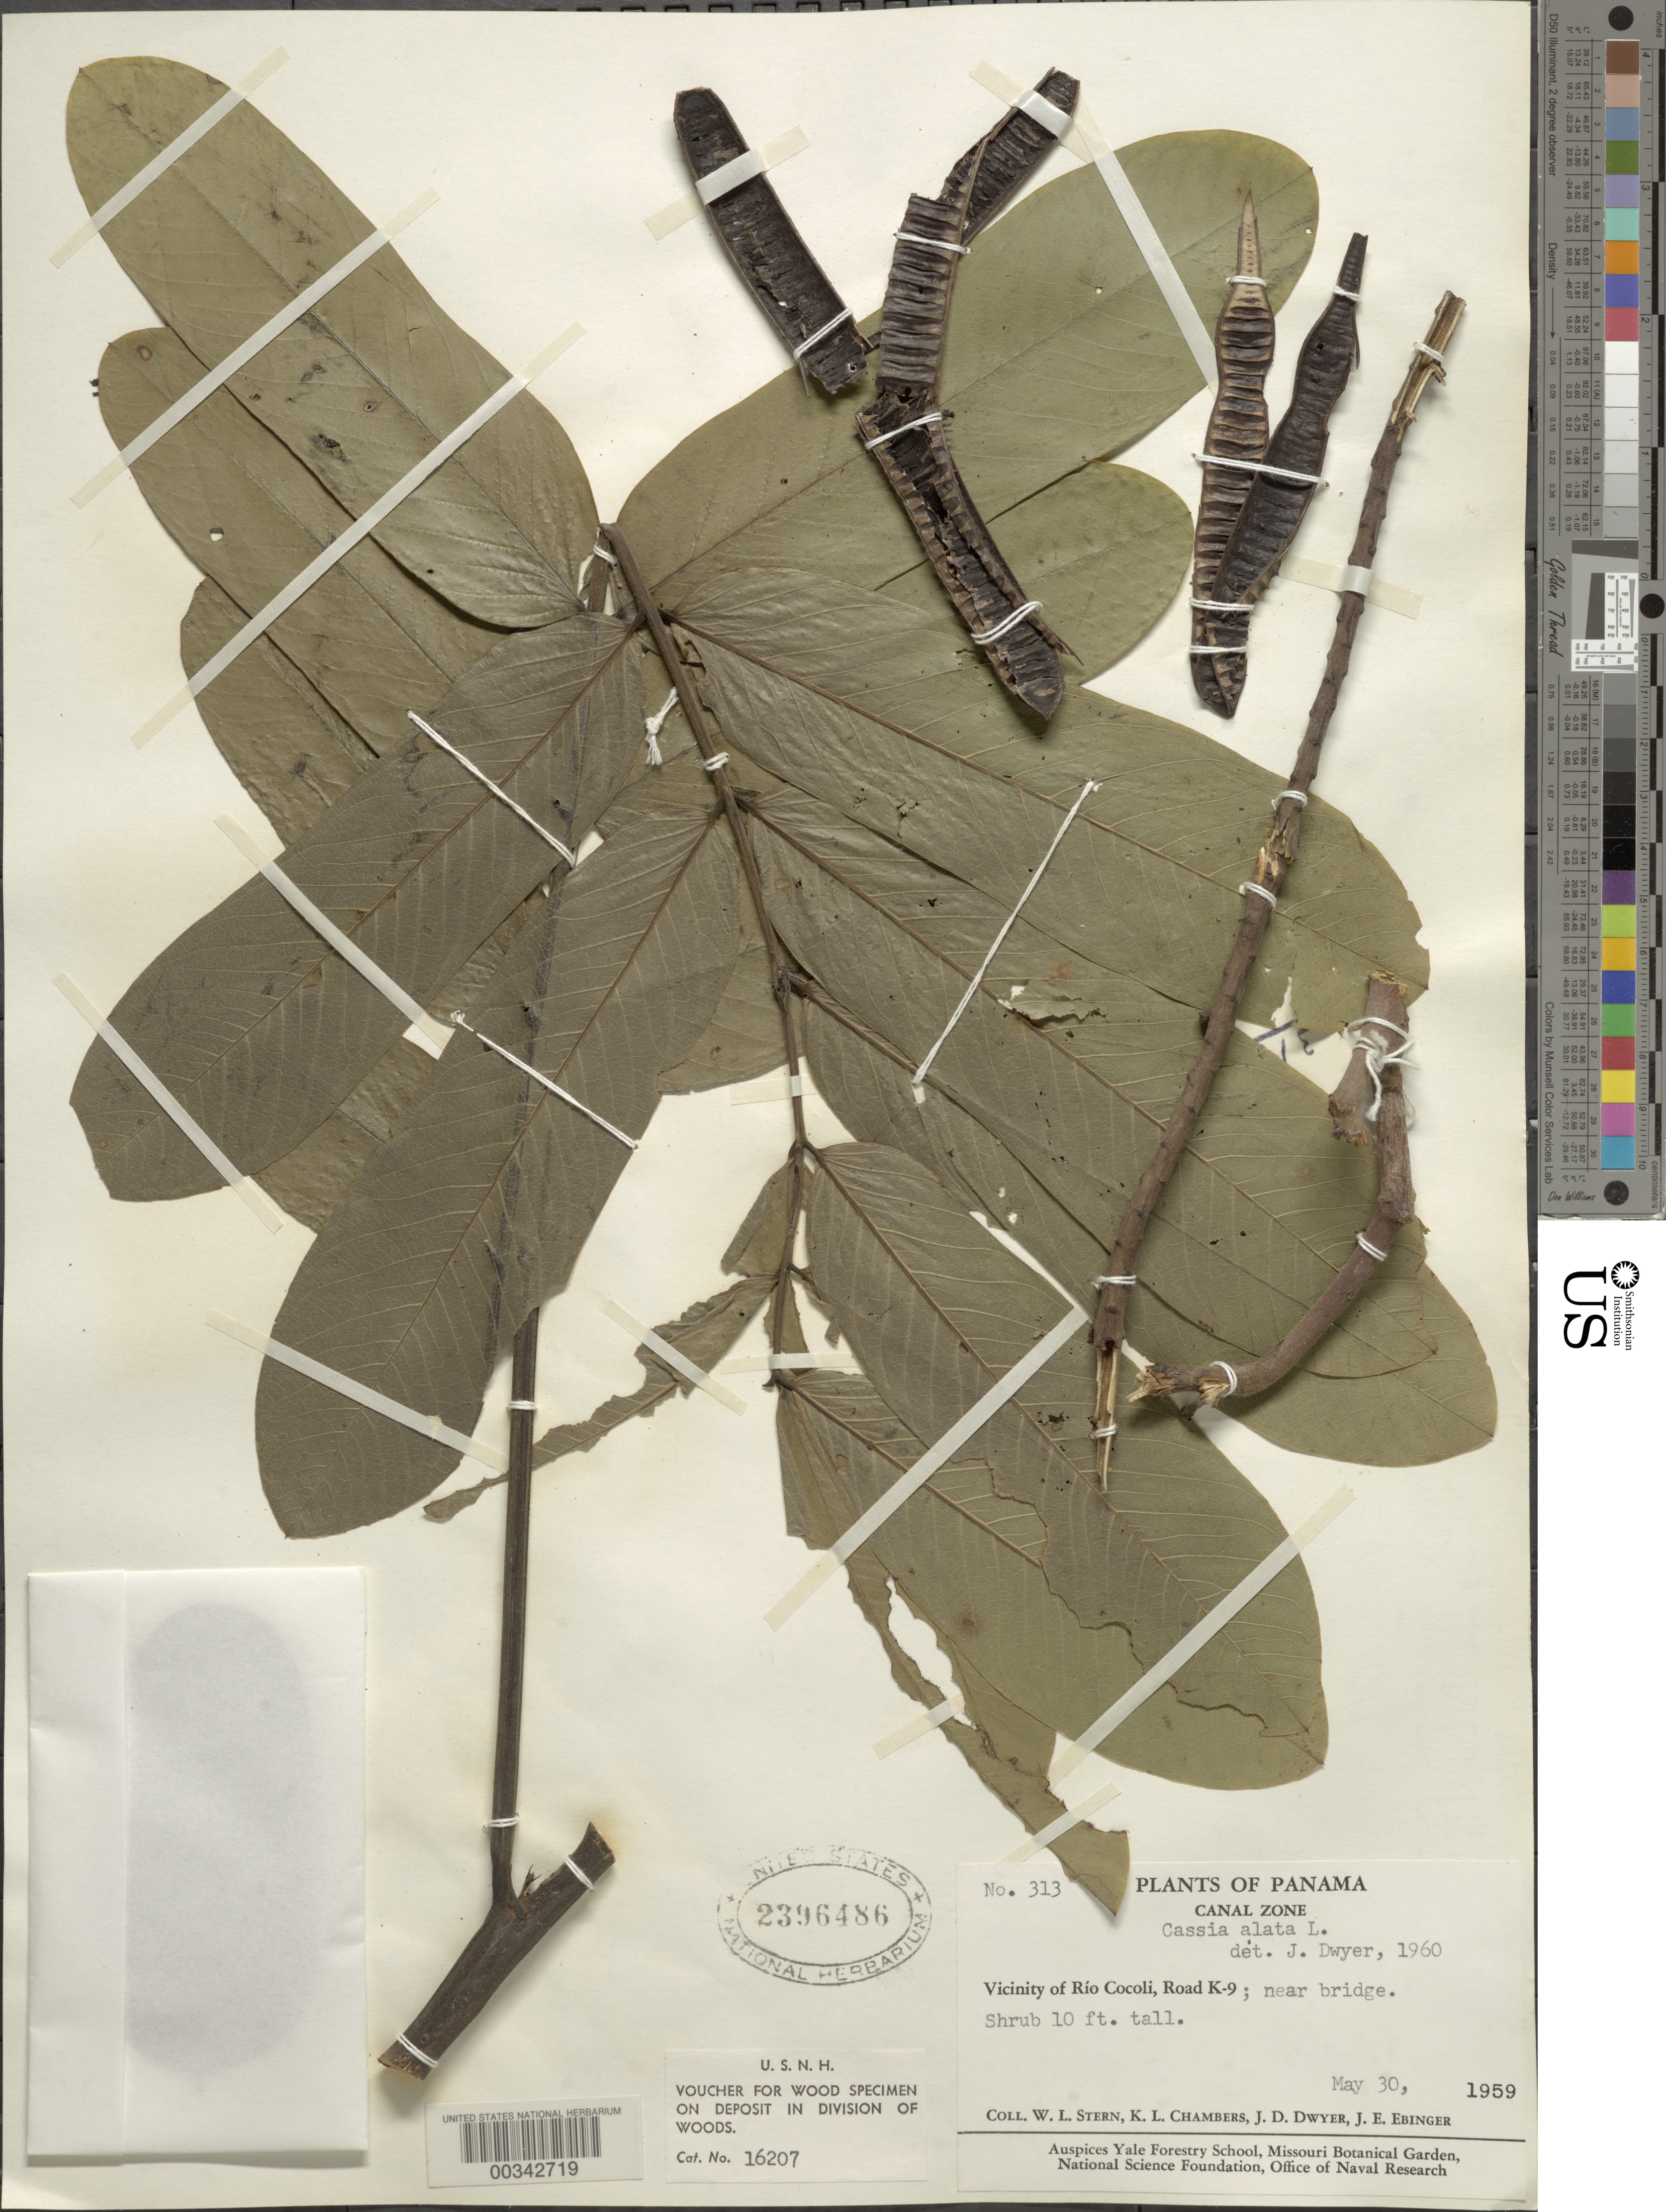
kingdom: Plantae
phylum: Tracheophyta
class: Magnoliopsida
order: Fabales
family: Fabaceae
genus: Senna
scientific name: Senna alata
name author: (L.) Roxb.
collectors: W. L. Stern, K. L. Chambers, J. D. Dwyer & J. Ebinger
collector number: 313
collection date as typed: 30 May 1959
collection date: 1959-05-30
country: Panama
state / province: Panamá Oeste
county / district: Canal Zone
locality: Vicinity of Rio Cocoli, Road K-9; near bridge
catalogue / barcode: US 2392719